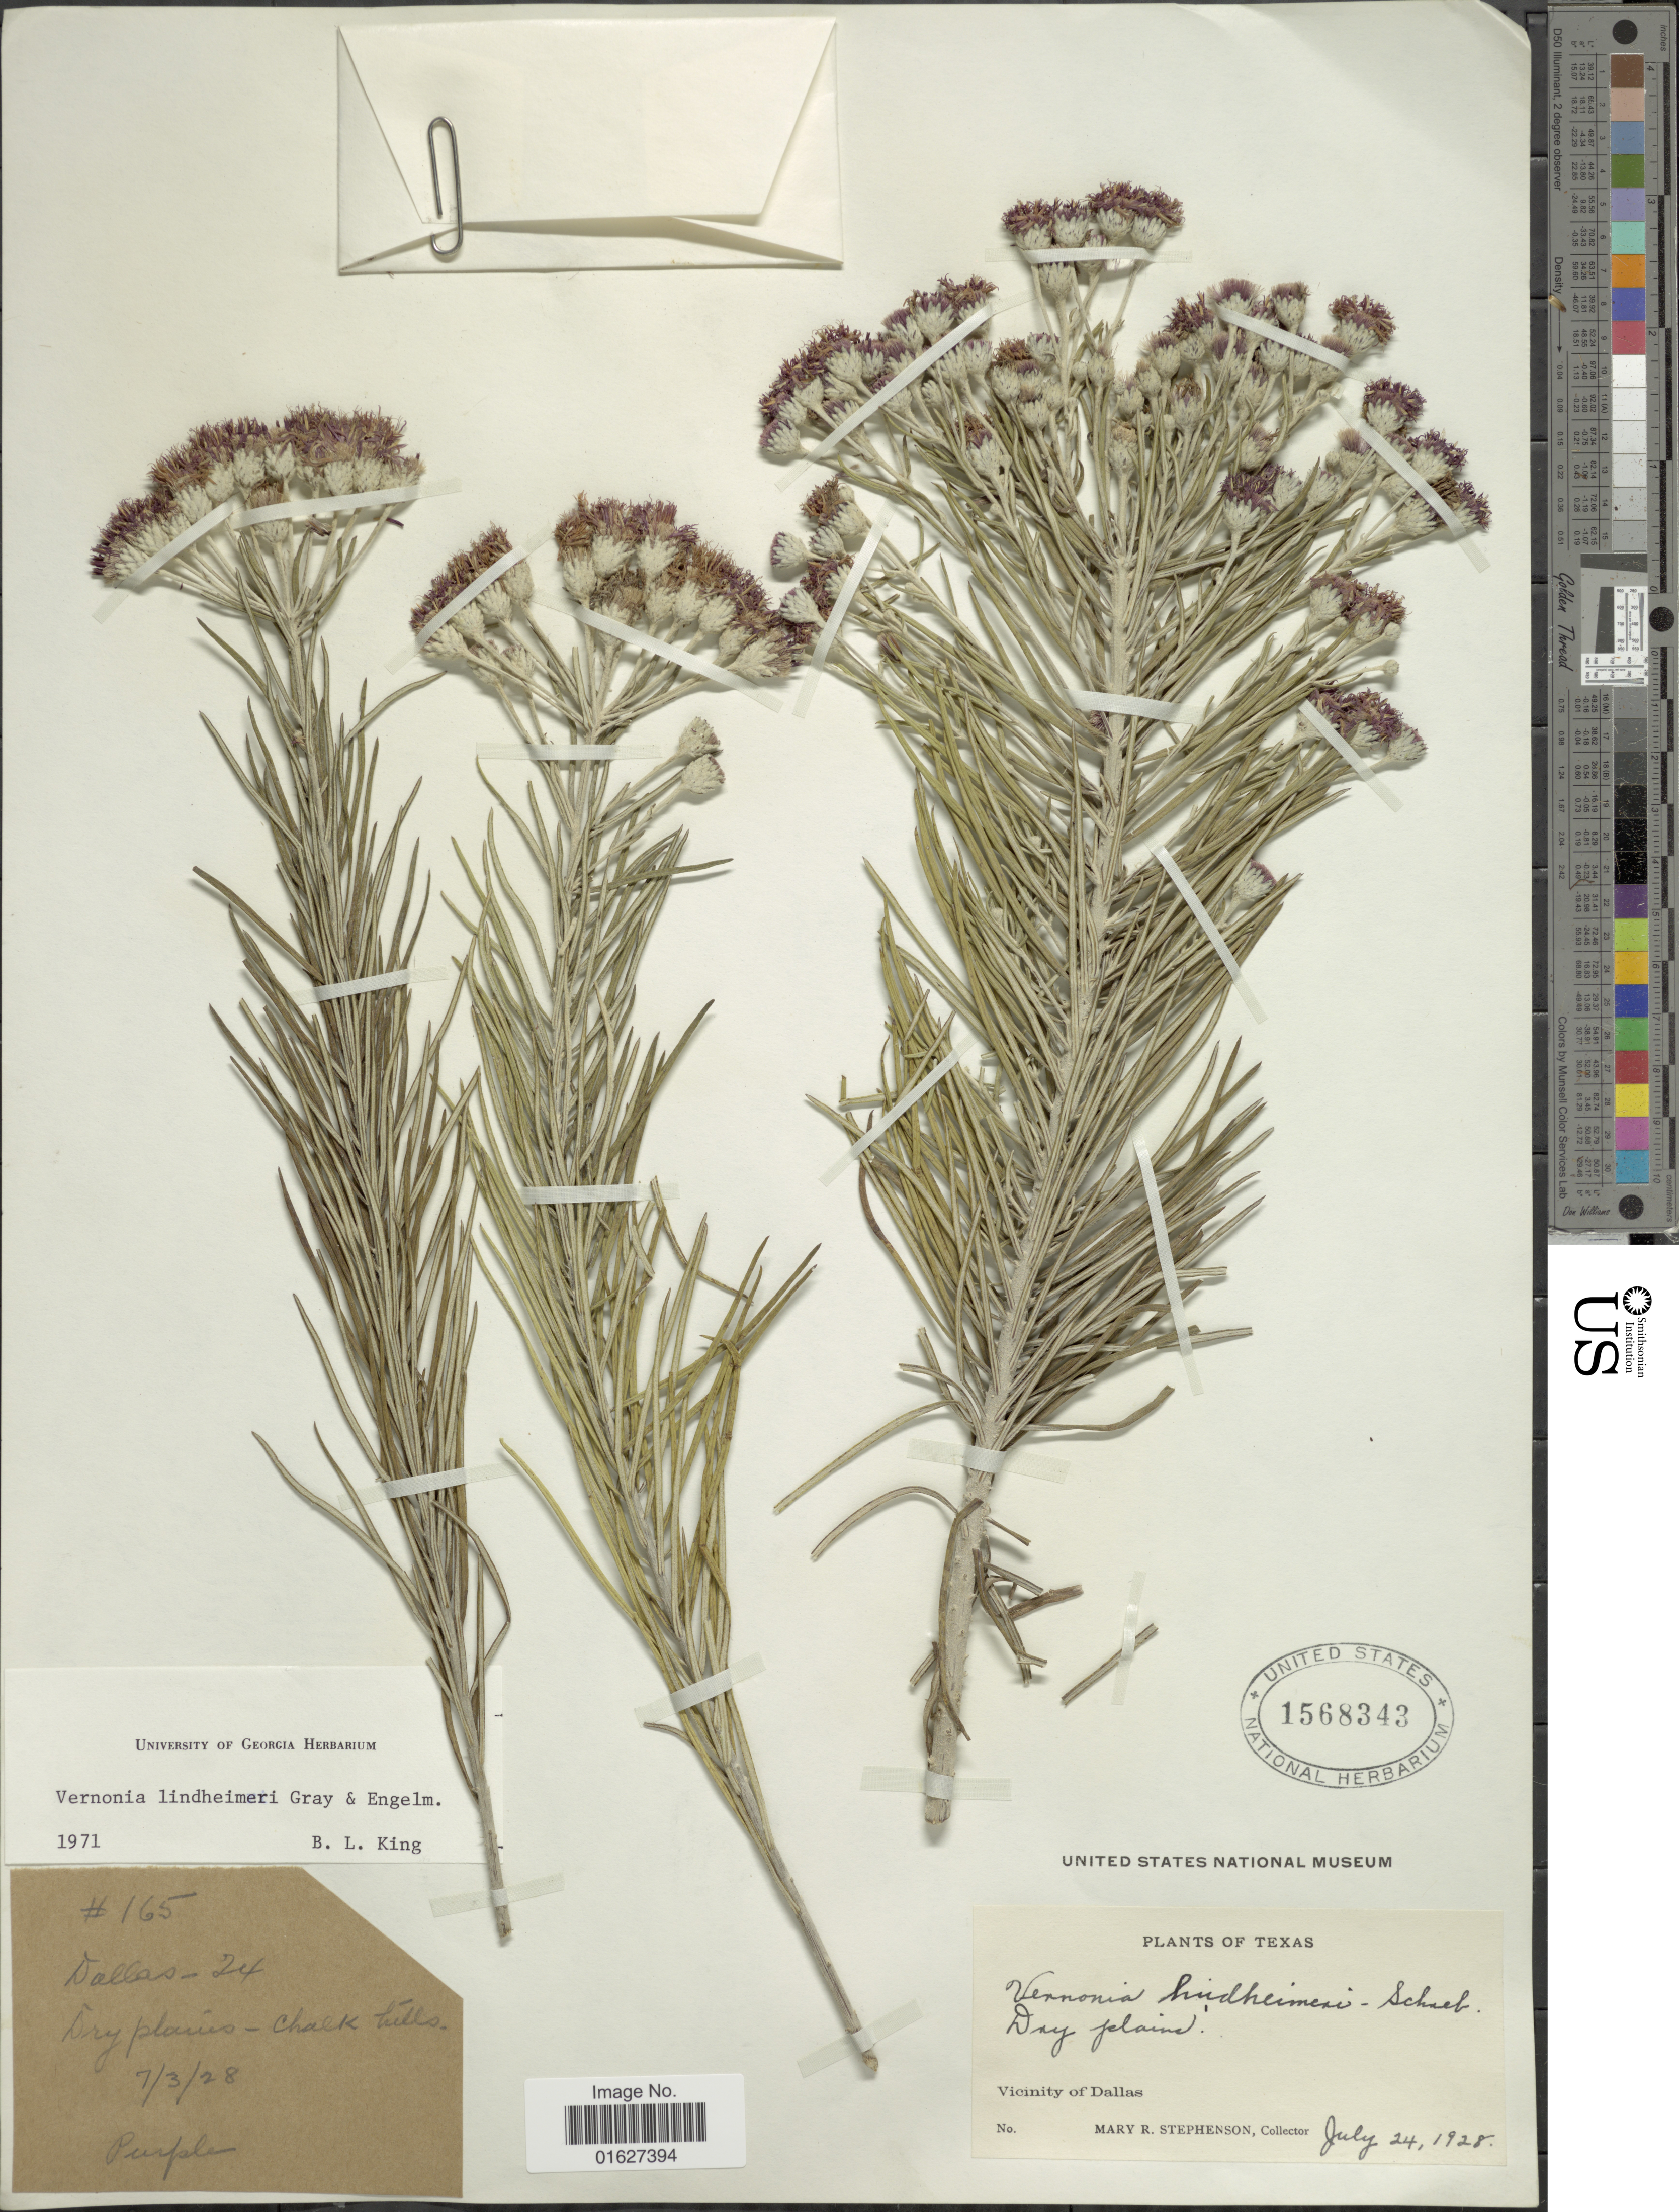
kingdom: Plantae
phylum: Tracheophyta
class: Magnoliopsida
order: Asterales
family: Asteraceae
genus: Vernonia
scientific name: Vernonia lindheimeri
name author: A. Gray & Engelm. in A. Gray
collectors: M. R. Stephenson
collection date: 1928-07-24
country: United States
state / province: Texas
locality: Texas. Vicinity of Dallas.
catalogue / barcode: US 1568343